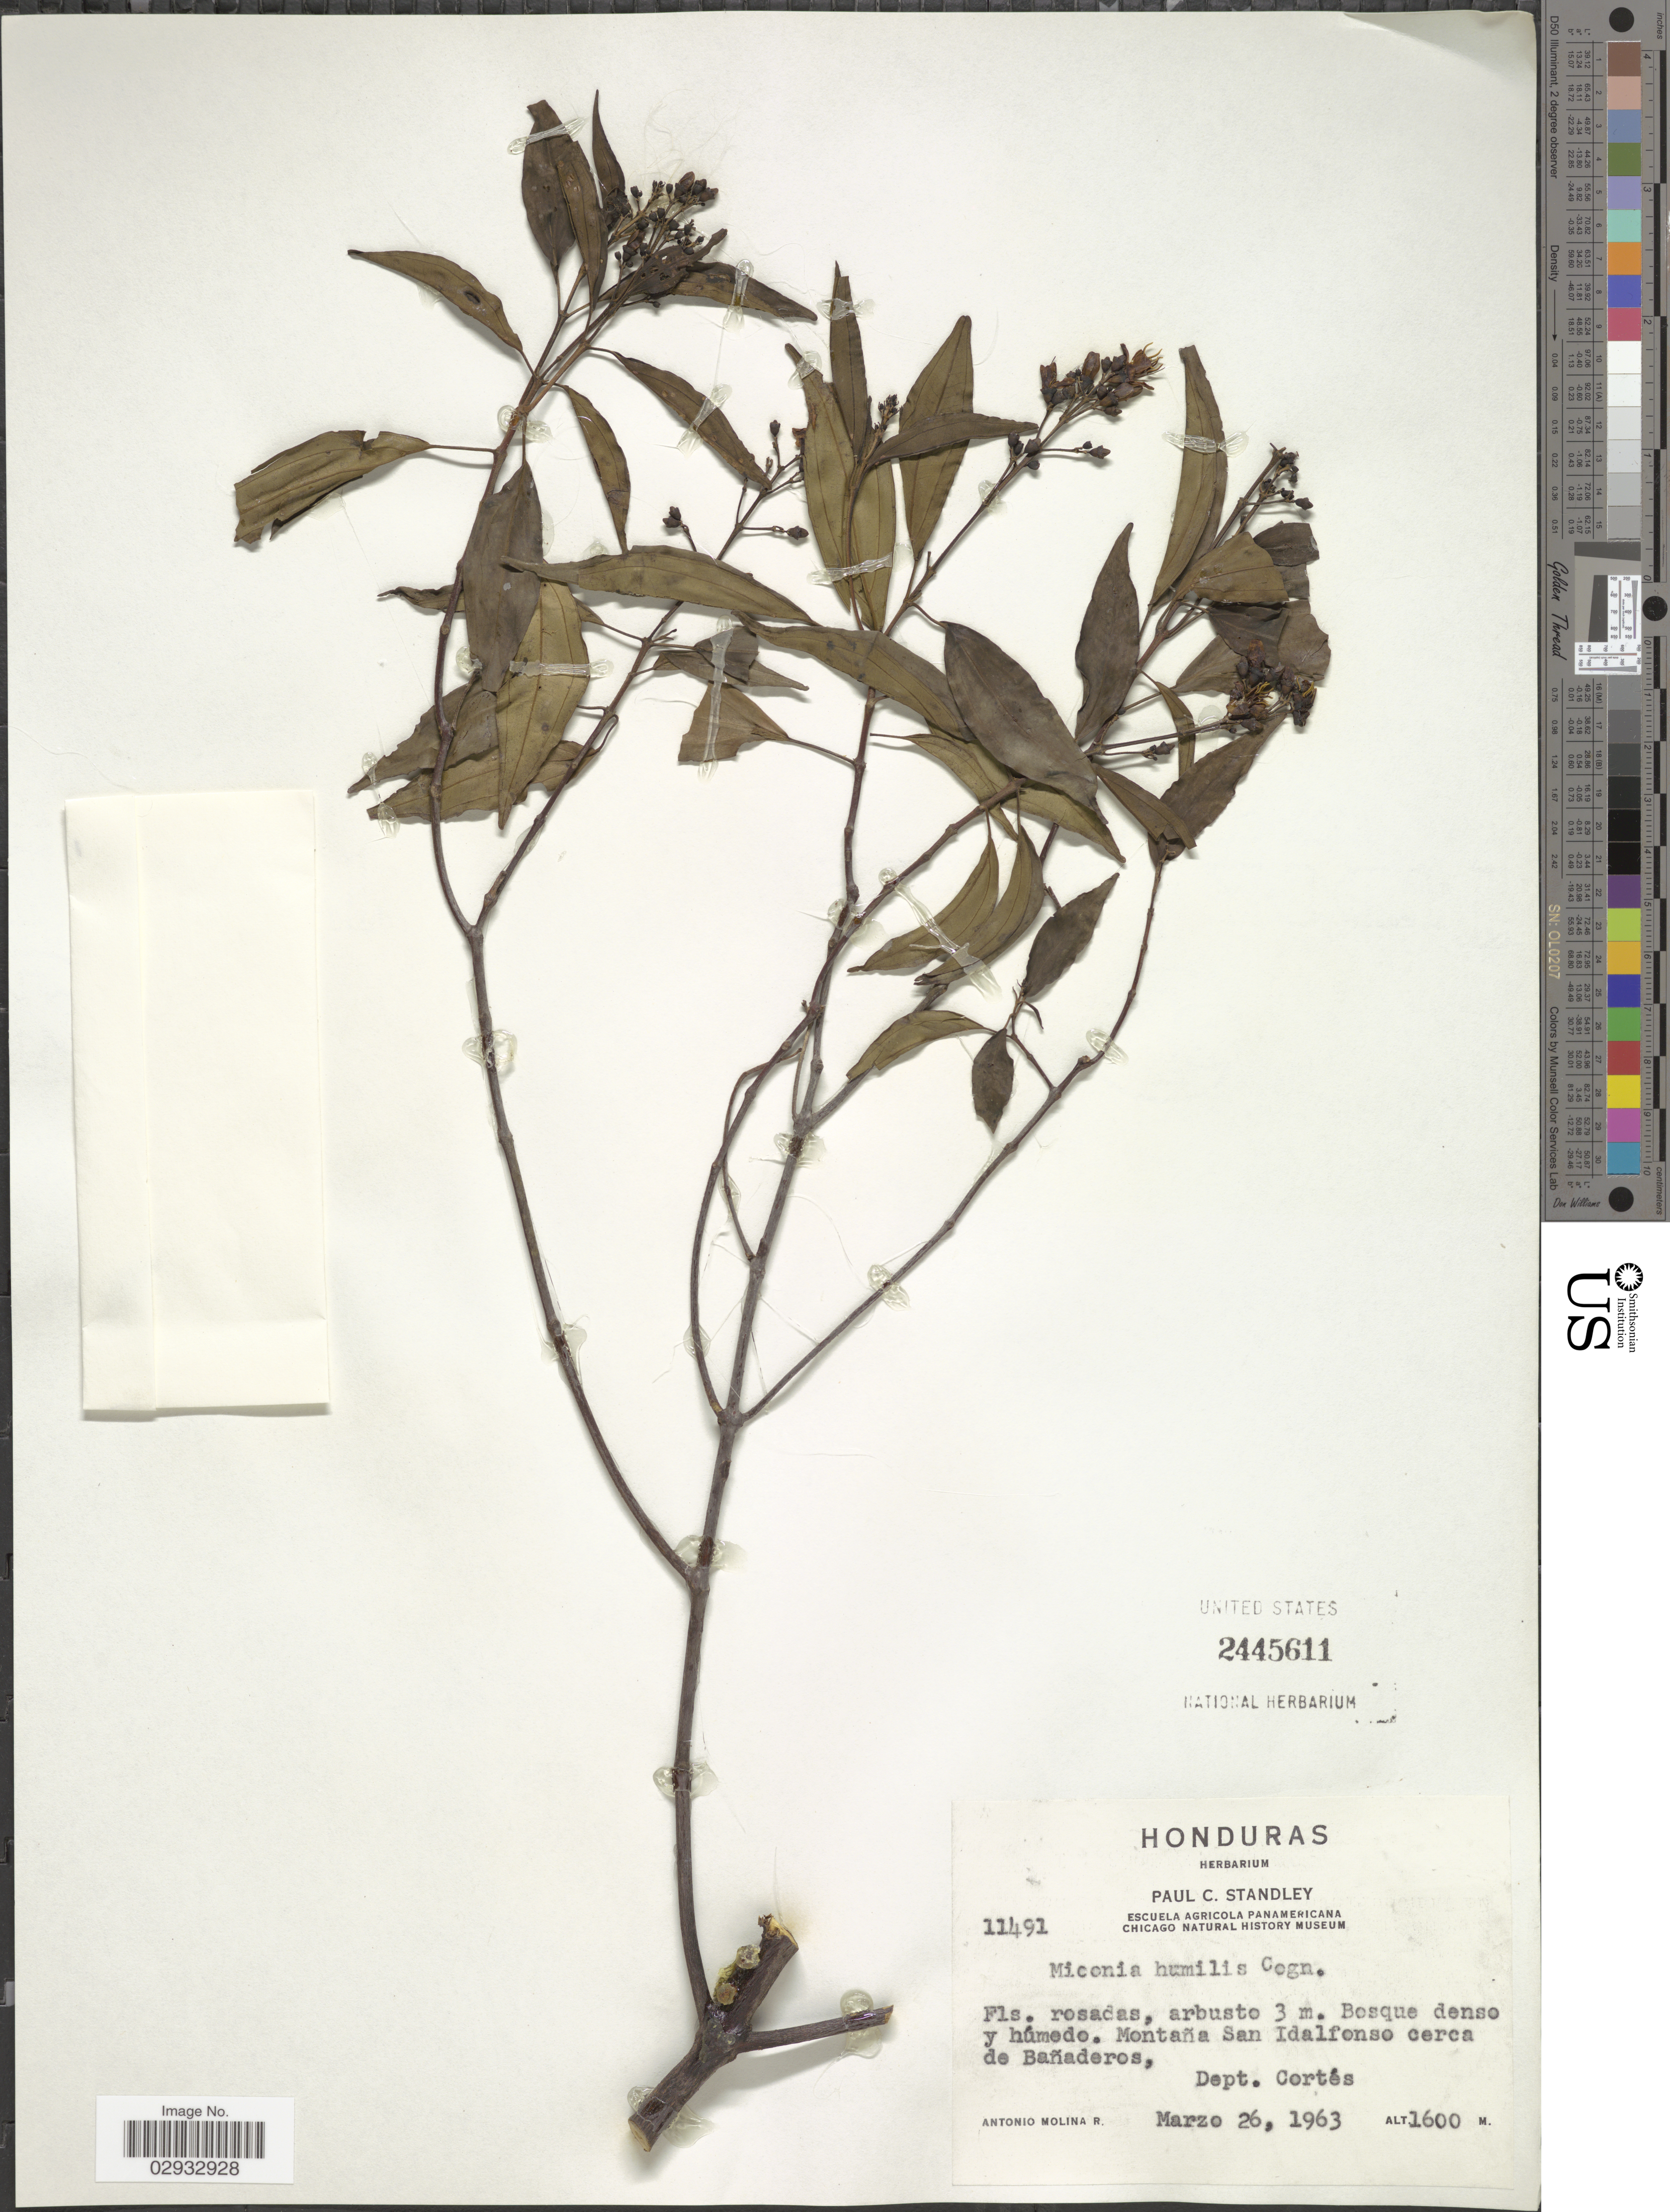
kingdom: Plantae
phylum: Tracheophyta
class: Magnoliopsida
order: Myrtales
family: Melastomataceae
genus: Miconia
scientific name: Miconia humilis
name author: Cogn.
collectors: A. Molina R.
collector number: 11491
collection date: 1963-03-26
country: Honduras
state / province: Cortés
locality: Montaña San Idalfonso cerca de Bañaderos, Dept. Cortés.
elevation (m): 1600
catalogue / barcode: US 2445611